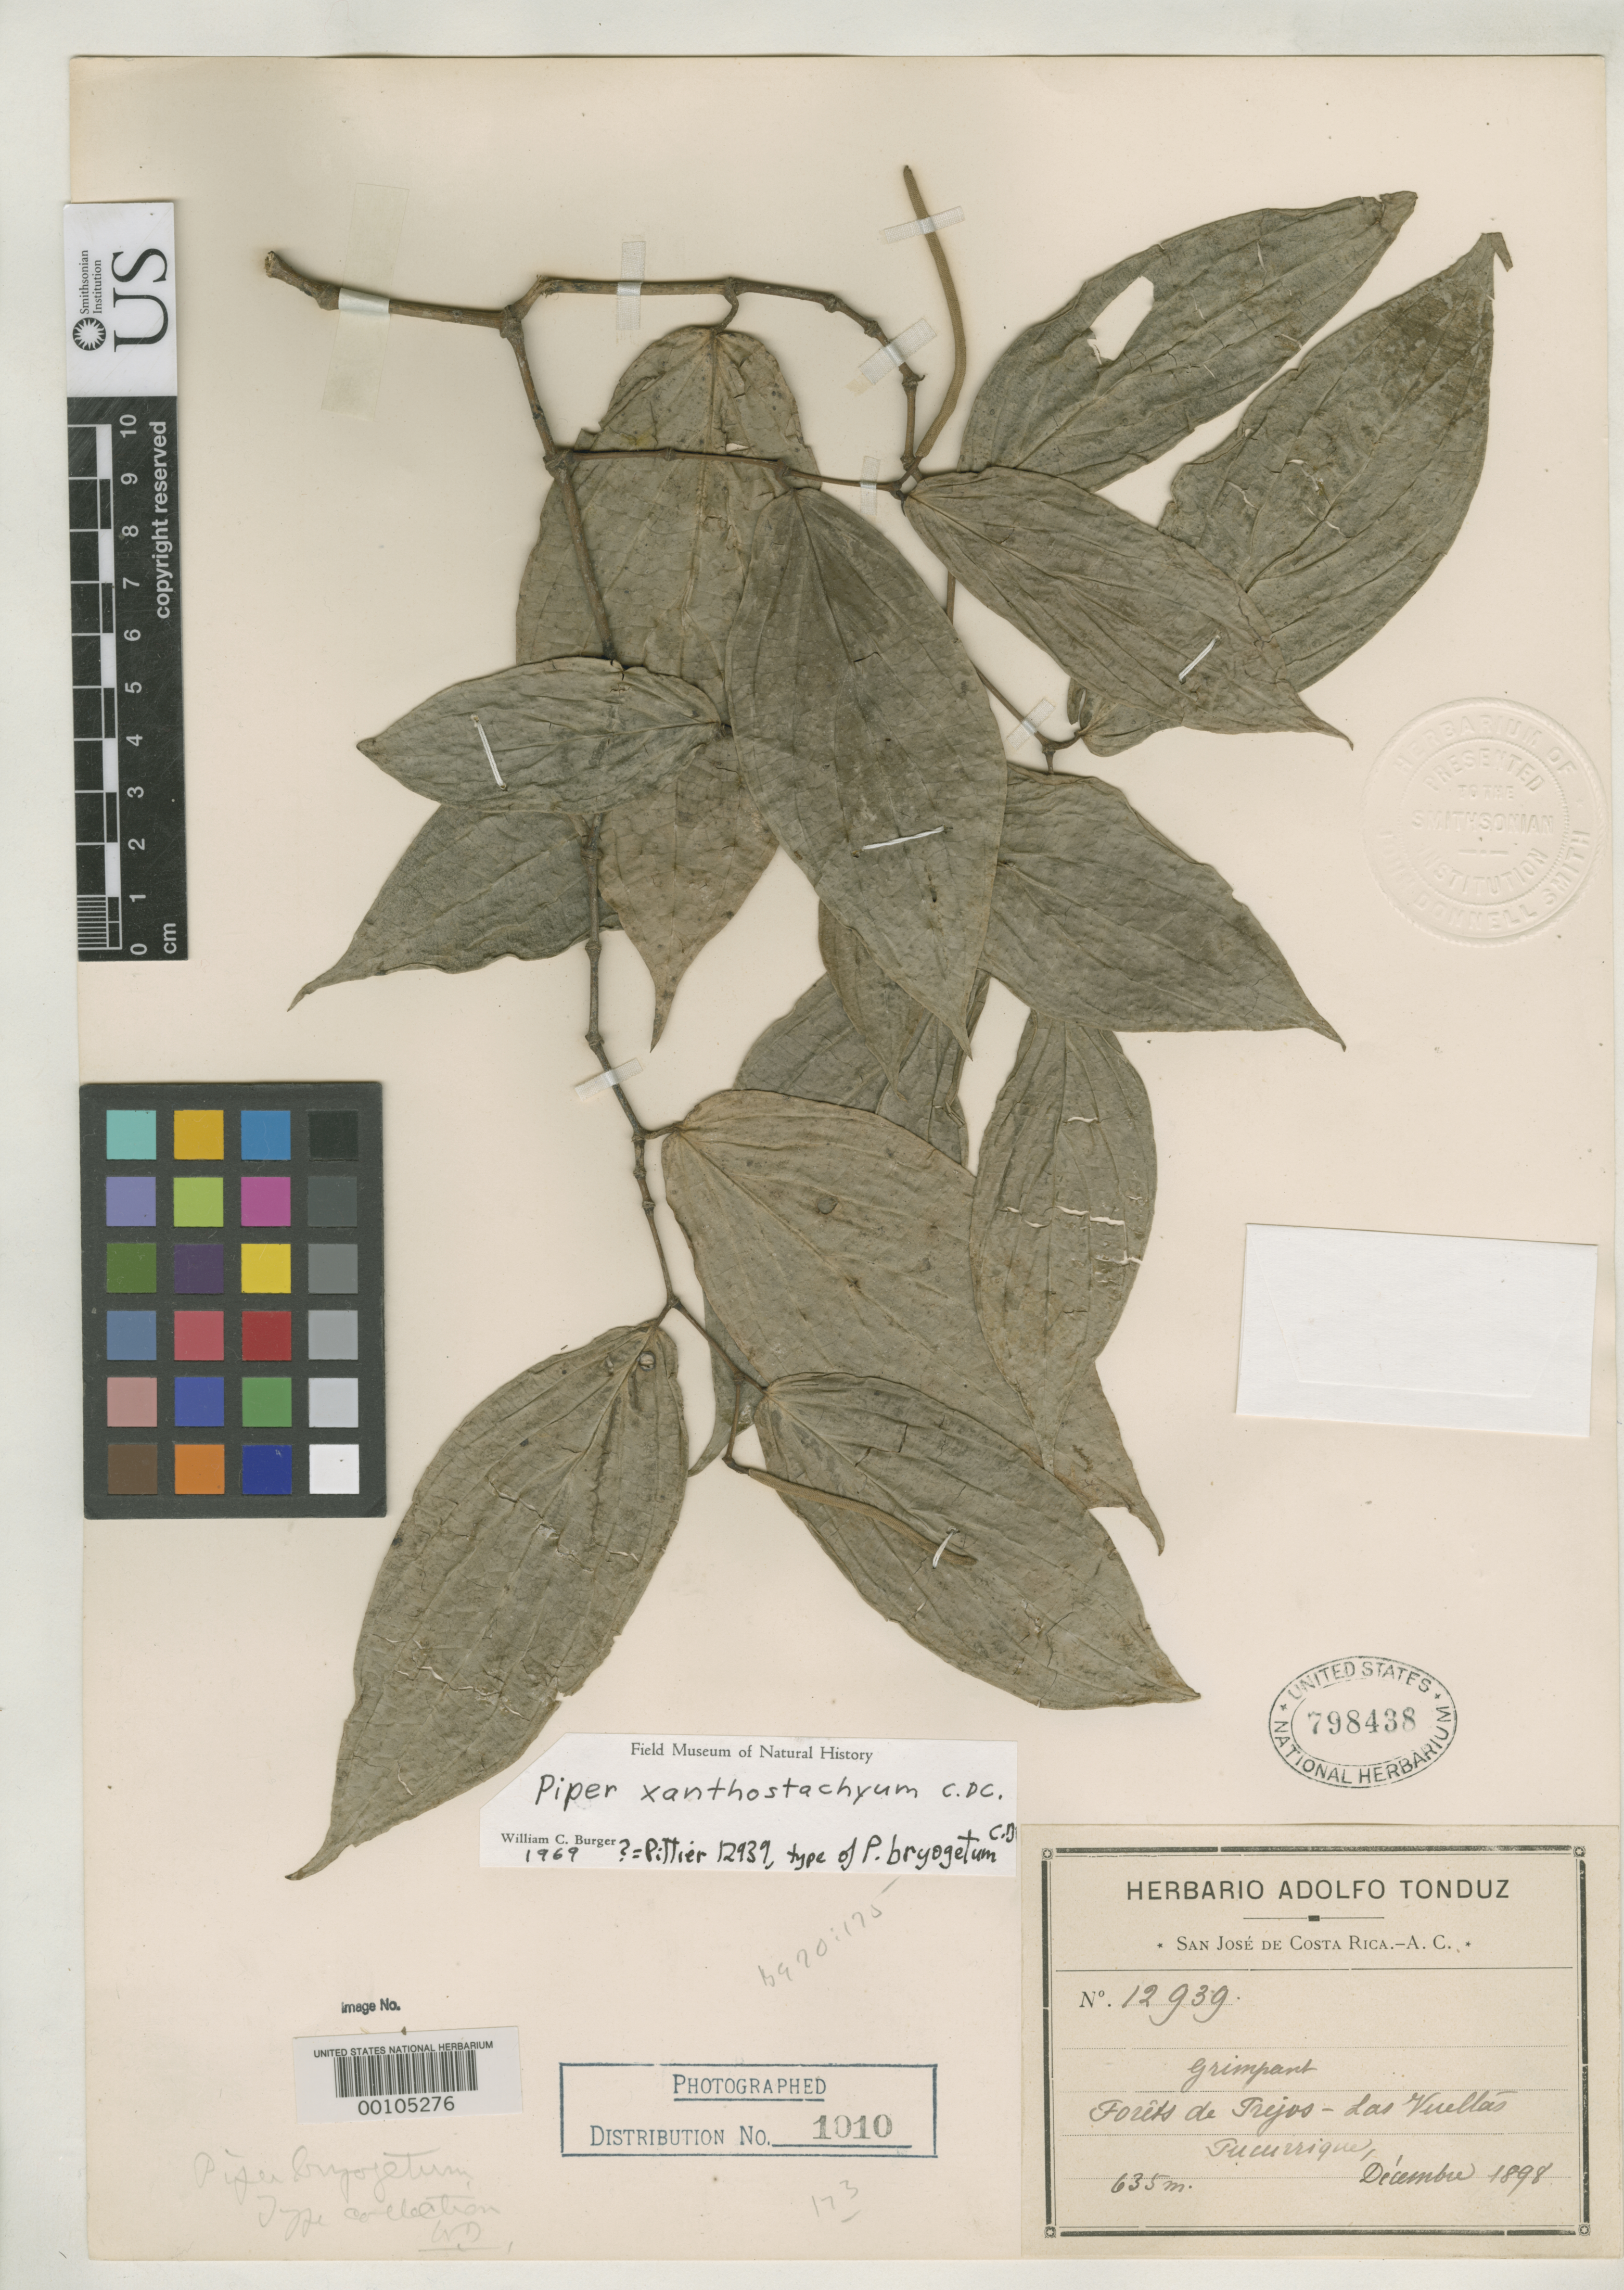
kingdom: Plantae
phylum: Tracheophyta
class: Magnoliopsida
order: Piperales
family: Piperaceae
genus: Piper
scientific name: Piper bryogetum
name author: C. DC.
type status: Isosyntype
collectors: H. F. Pittier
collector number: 12939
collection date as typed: Dec 1898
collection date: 1898-12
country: Costa Rica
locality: Vueltas, Tucurrique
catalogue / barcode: US 798438